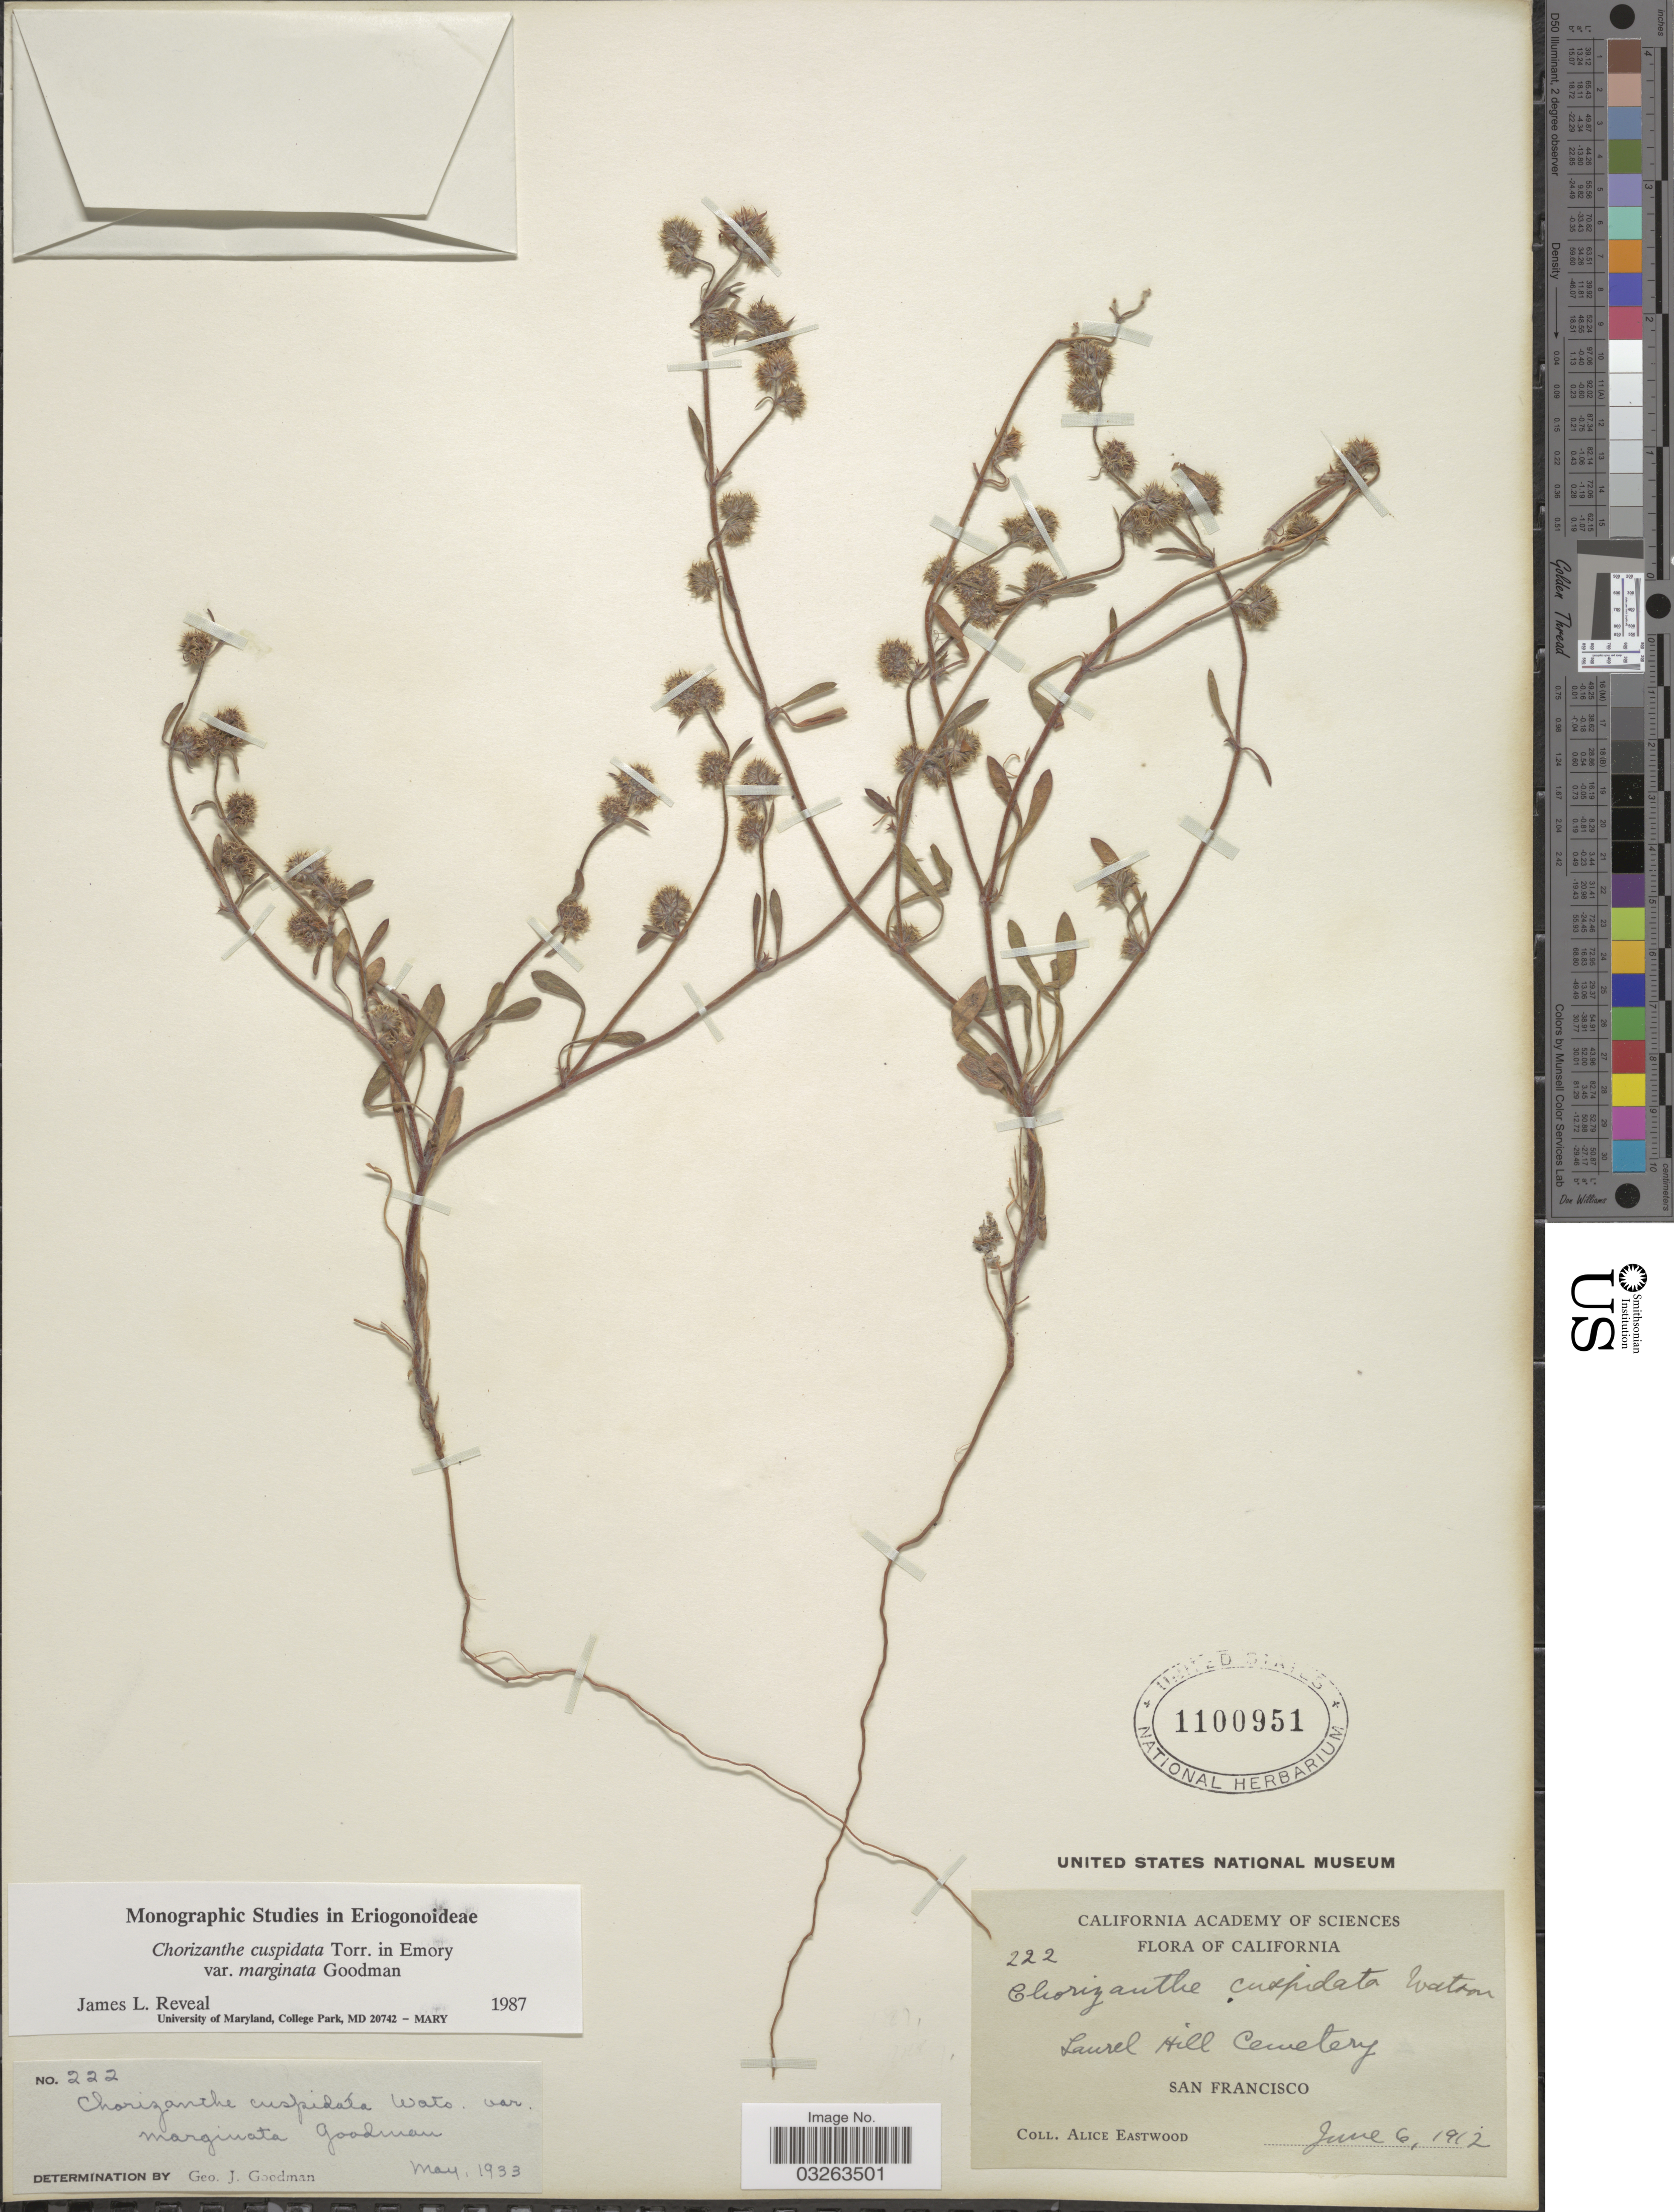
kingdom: Plantae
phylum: Tracheophyta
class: Magnoliopsida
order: Caryophyllales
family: Polygonaceae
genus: Chorizanthe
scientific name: Chorizanthe cuspidata var. marginata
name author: Goodman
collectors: A. Eastwood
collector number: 222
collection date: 1912-06-06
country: United States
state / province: California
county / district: San Francisco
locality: Laurel Hill Cemetery. San Francisco.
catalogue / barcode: US 1100951